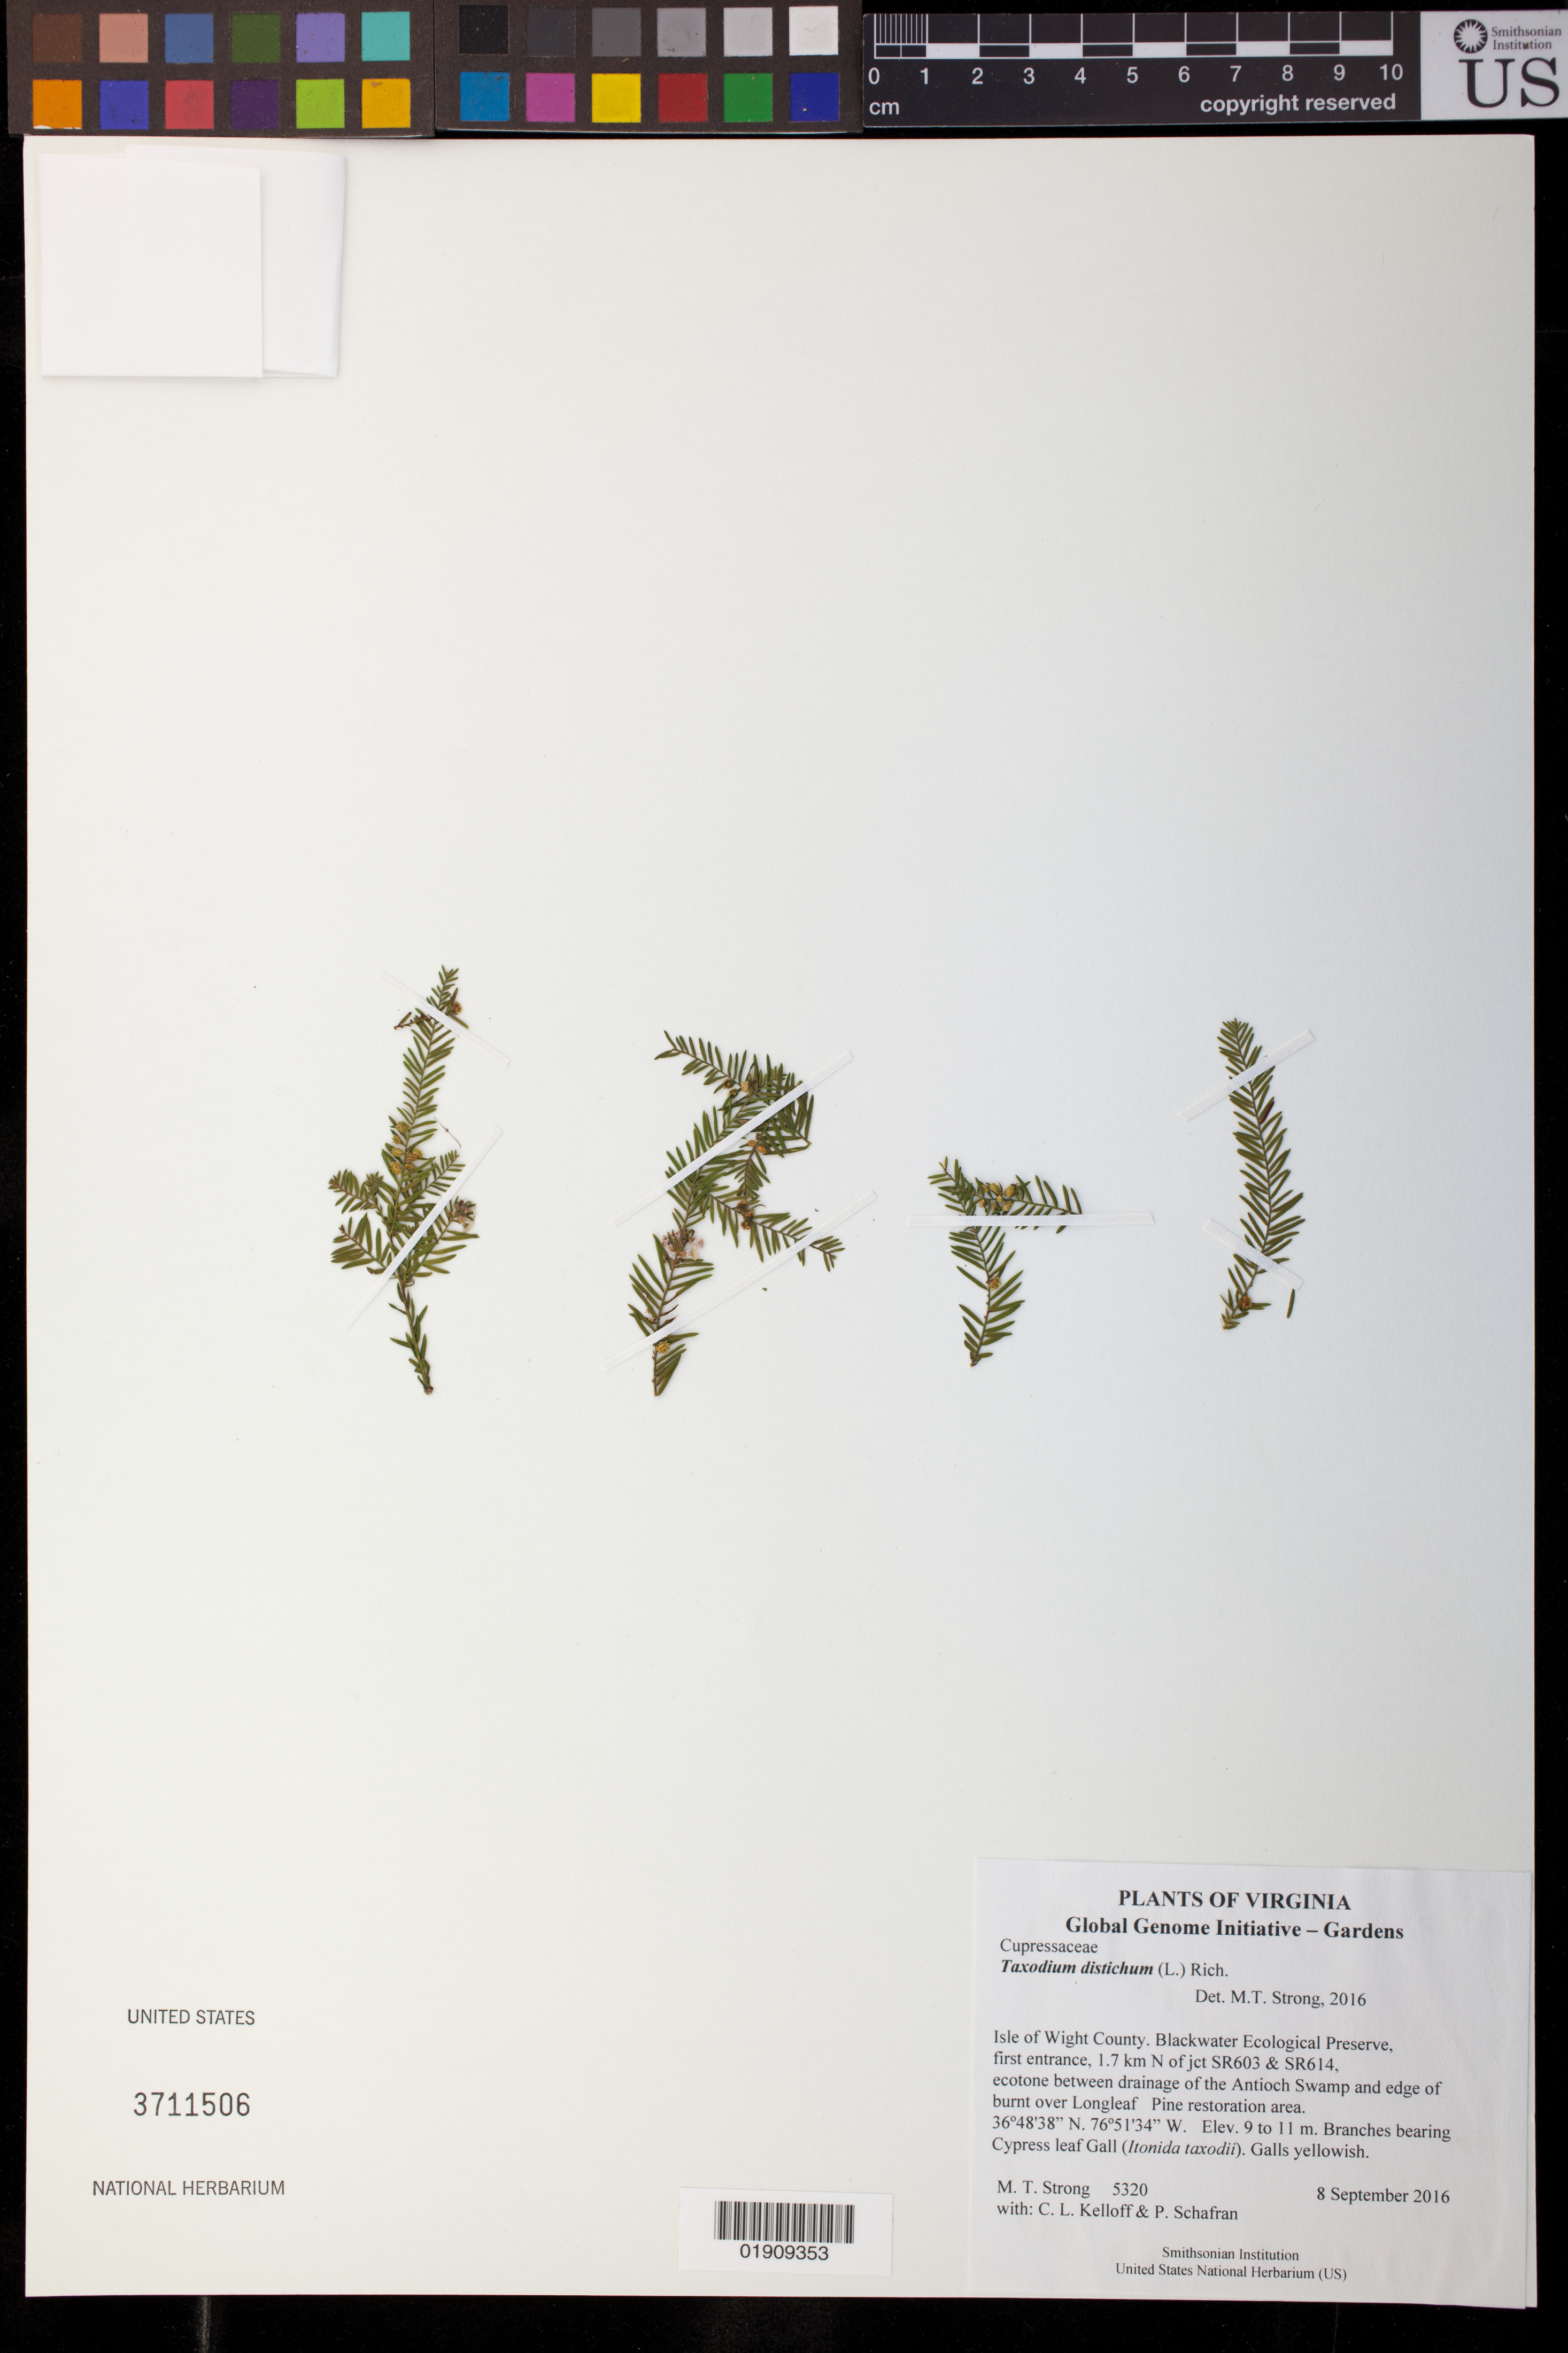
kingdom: Plantae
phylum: Tracheophyta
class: Pinopsida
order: Pinales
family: Cupressaceae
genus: Taxodium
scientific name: Taxodium distichum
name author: (L.) Rich.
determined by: Strong, M. T., (US), Smithsonian Institution - National Museum of Natural History (UNITED STATES)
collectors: M. T. Strong, C. L. Kelloff & P. Schafran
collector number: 5320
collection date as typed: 8 September 2016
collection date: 2016-09-08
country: United States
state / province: Virginia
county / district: Isle of Wight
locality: Blackwater Ecological Preserve, first entrance, 1.7 km N of jct SR603 & SR614, ecotone between drainage of the Antioch Swamp and edge of burnt over Longleaf Rine restoration area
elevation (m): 9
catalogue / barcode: US 3711506